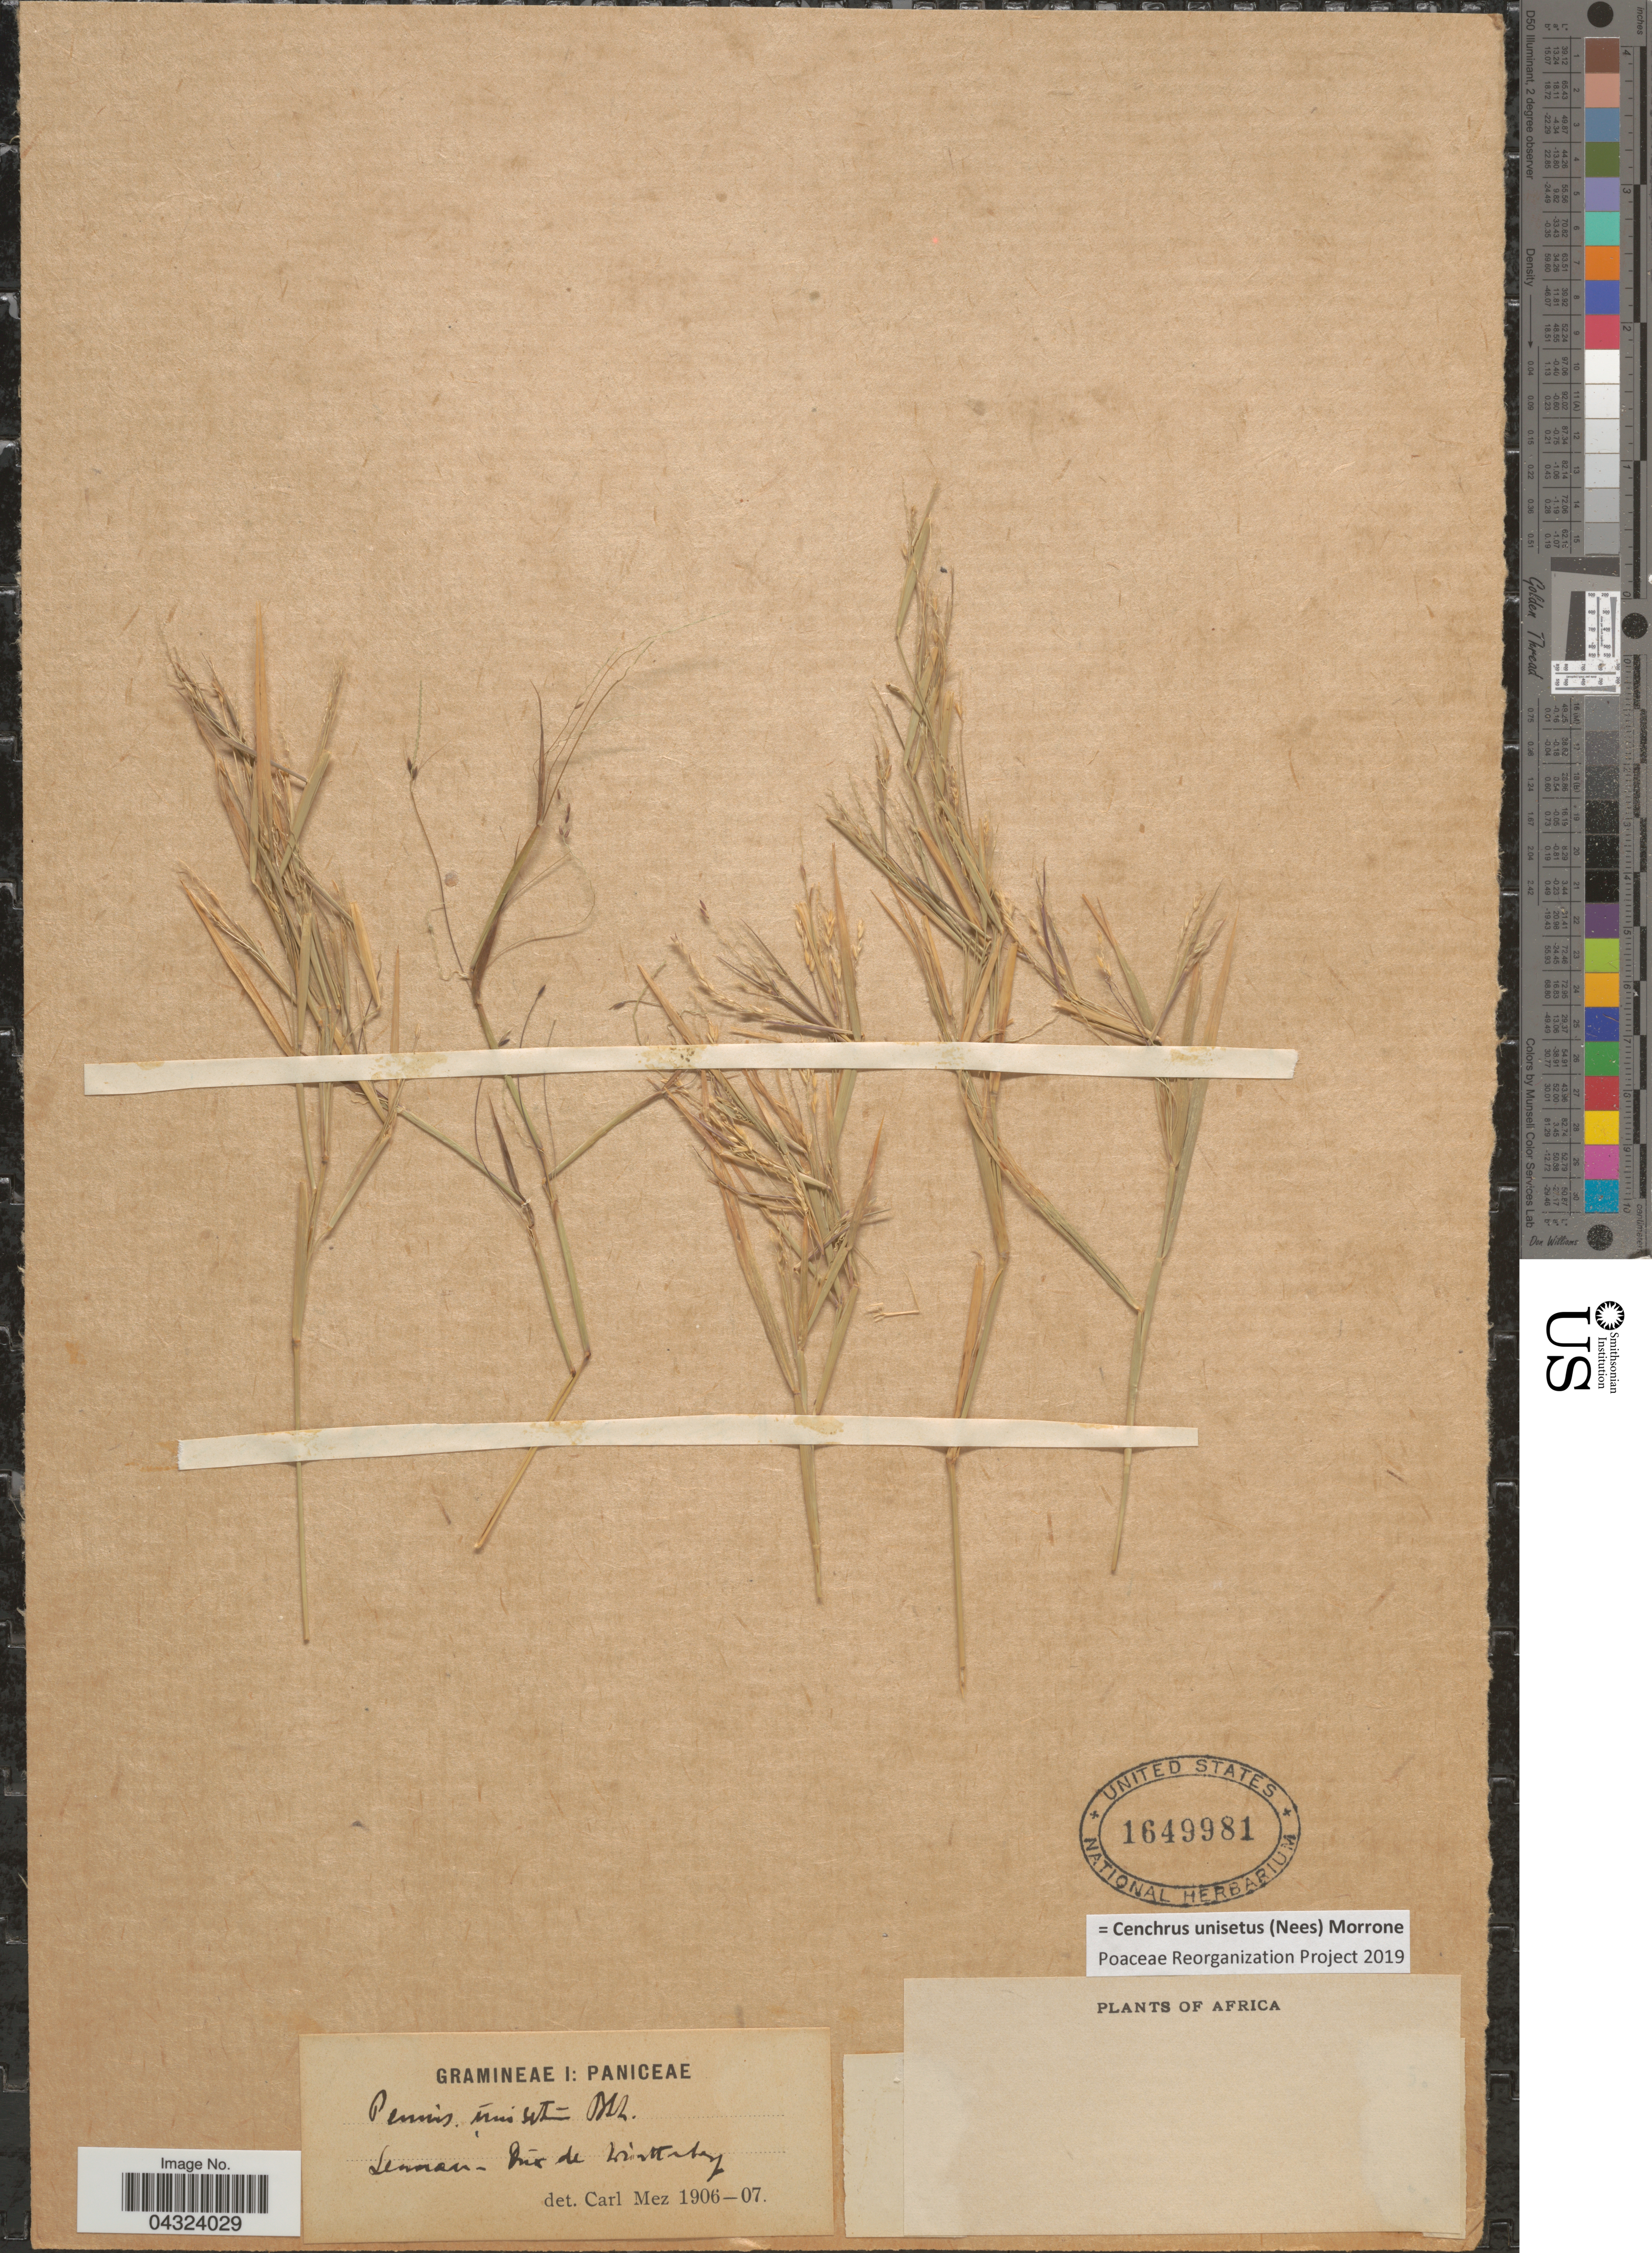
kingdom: Plantae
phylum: Tracheophyta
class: Liliopsida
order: Poales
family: Poaceae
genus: Cenchrus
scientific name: Cenchrus unisetus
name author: (Nees) Morrone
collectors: -. Jenman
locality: Dist de Winstabay [interpreted]. Africa.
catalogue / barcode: US 1649981